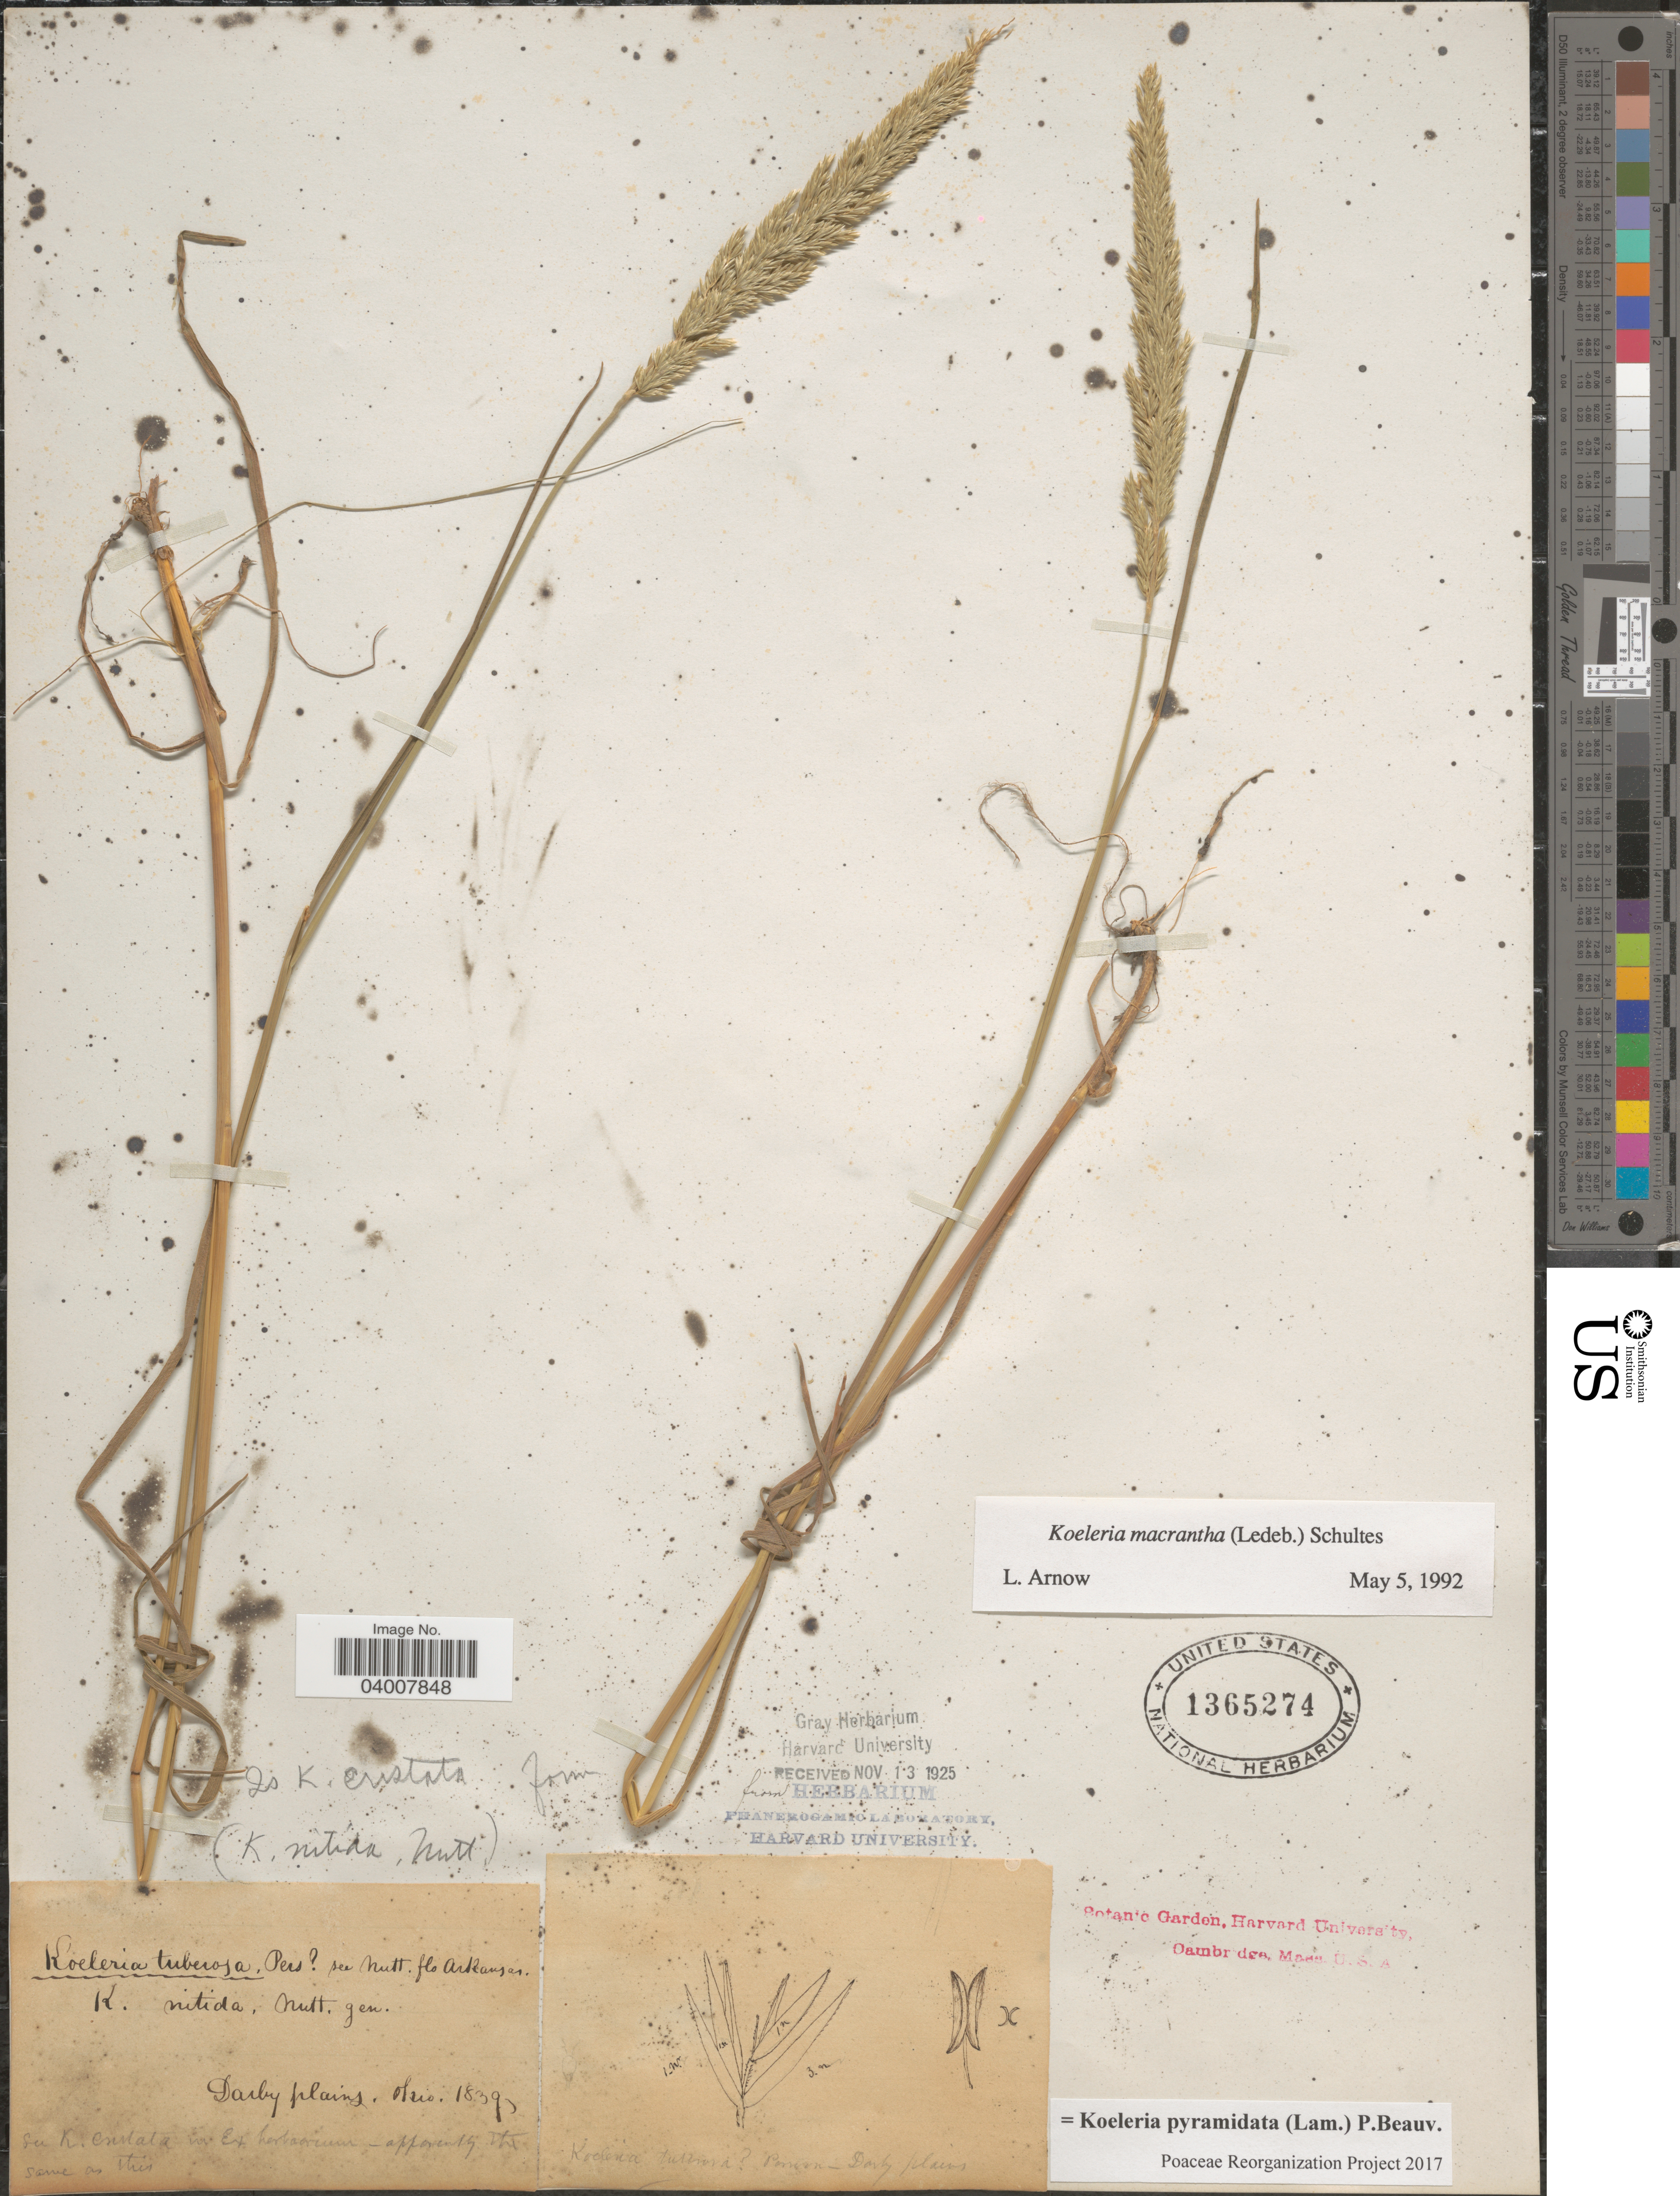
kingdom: Plantae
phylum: Tracheophyta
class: Liliopsida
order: Poales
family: Poaceae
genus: Koeleria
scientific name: Koeleria pyramidata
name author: (Lam.) P. Beauv.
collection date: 1839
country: United States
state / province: Ohio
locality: Darby plains.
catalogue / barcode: US 1365274